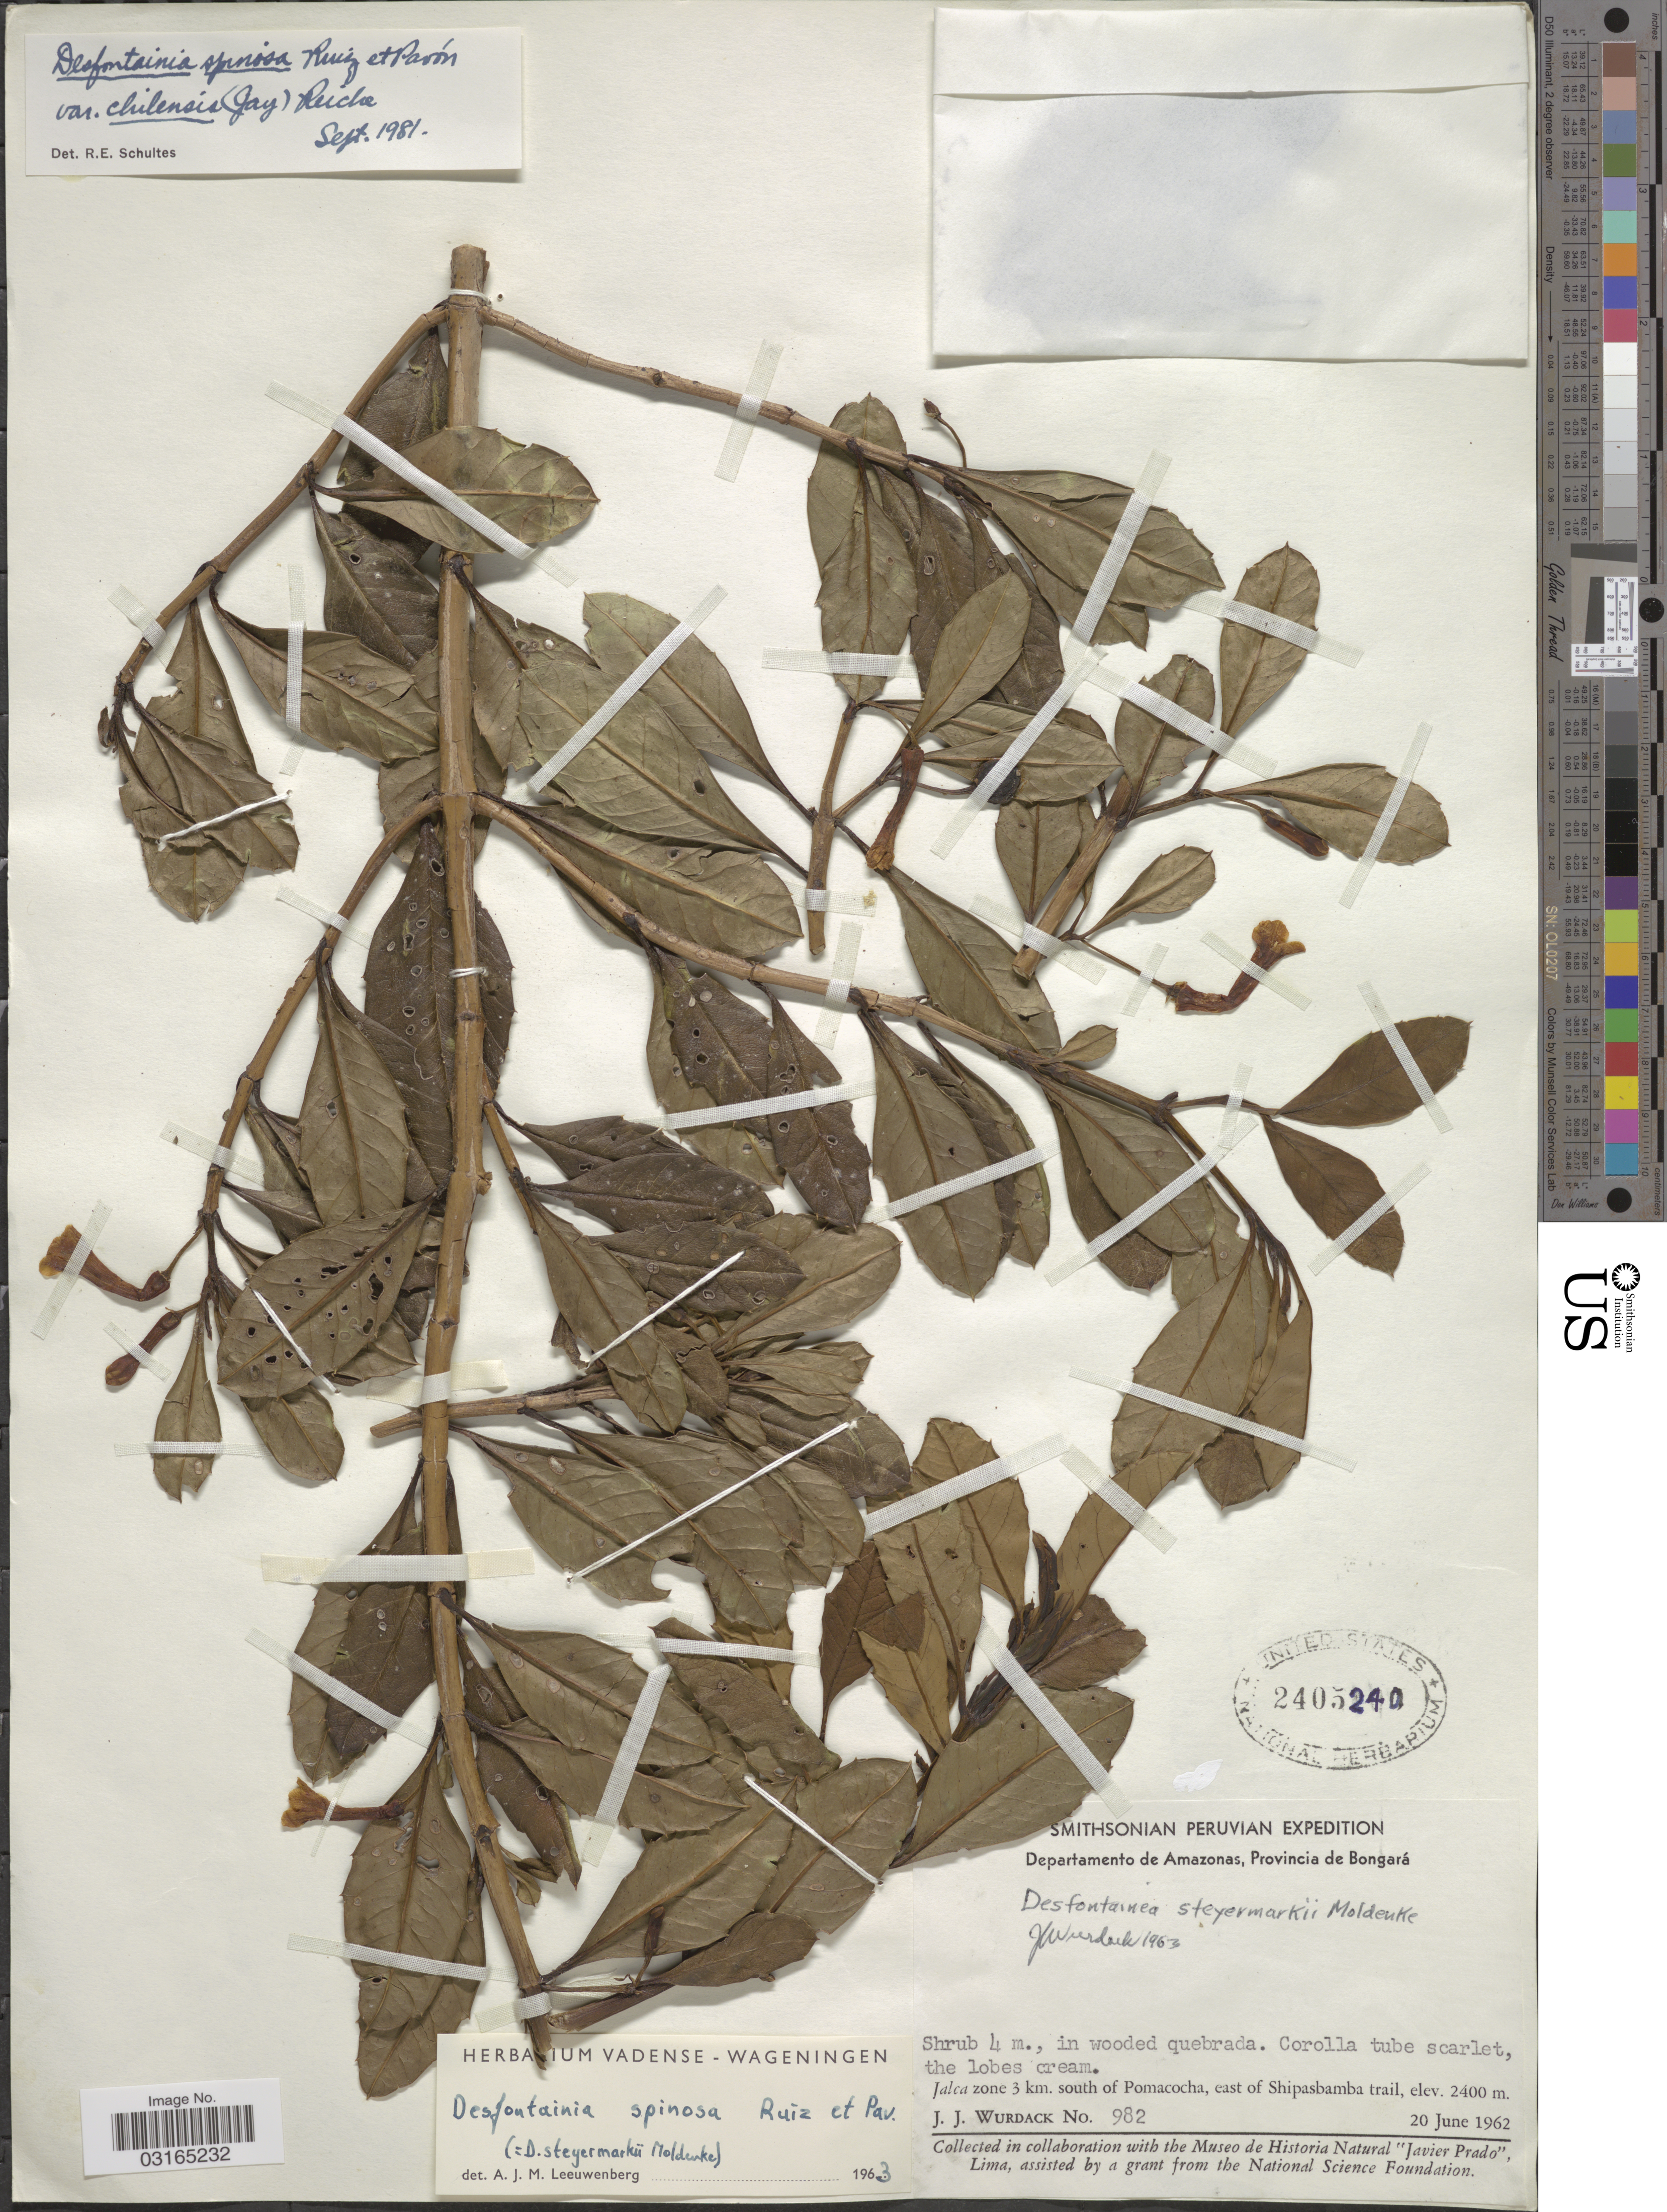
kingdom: Plantae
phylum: Tracheophyta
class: Magnoliopsida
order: Bruniales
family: Columelliaceae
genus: Desfontainia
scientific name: Desfontainia spinosa var. chilensis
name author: (Gay) Reiche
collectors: J. J. Wurdack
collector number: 982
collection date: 1962-06-20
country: Peru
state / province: Amazonas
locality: Departamento de Amazonas, Provincia de Bongará. Jalca zone 3 km. south of Pomacocha, east of Shipasbamba trail.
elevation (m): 2400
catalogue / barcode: US 2405240